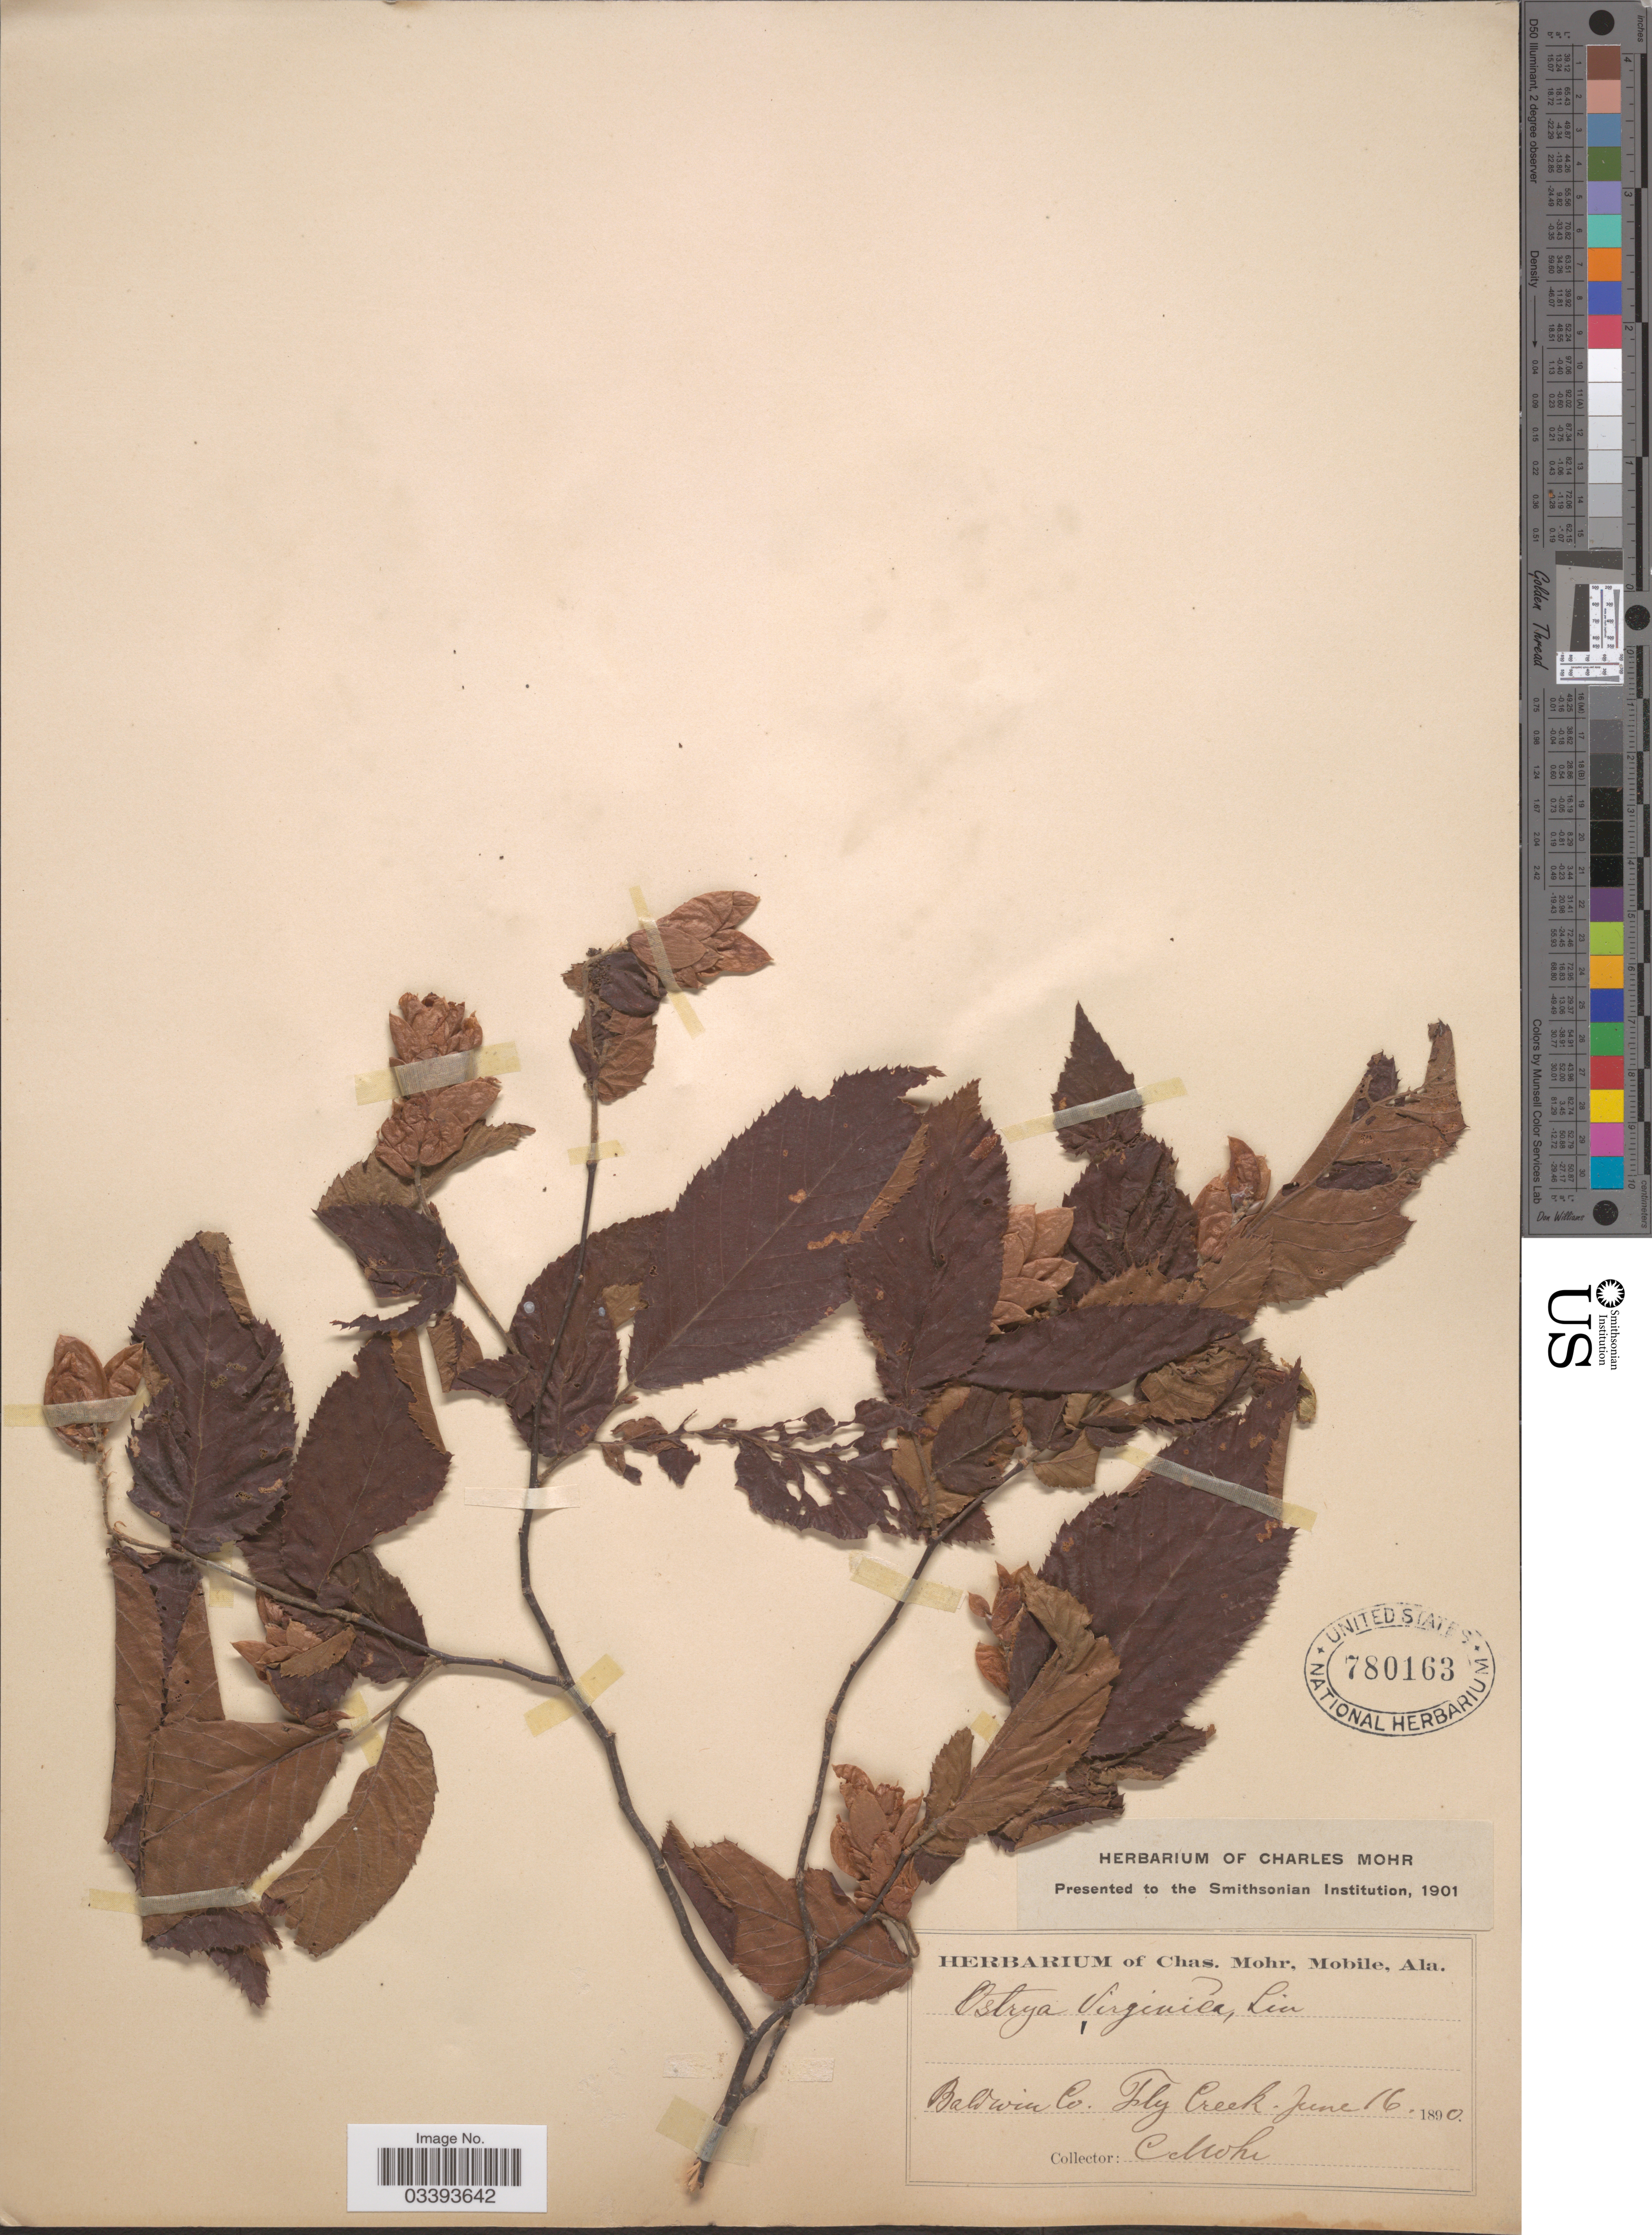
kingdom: Plantae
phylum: Tracheophyta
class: Magnoliopsida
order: Fagales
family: Betulaceae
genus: Ostrya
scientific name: Ostrya virginiana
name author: (Mill.) K. Koch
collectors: Mohr, C. T. (herbarium)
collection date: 1890-06-16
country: United States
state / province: Alabama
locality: Baldwin Co. Fly Creek.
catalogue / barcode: US 780163